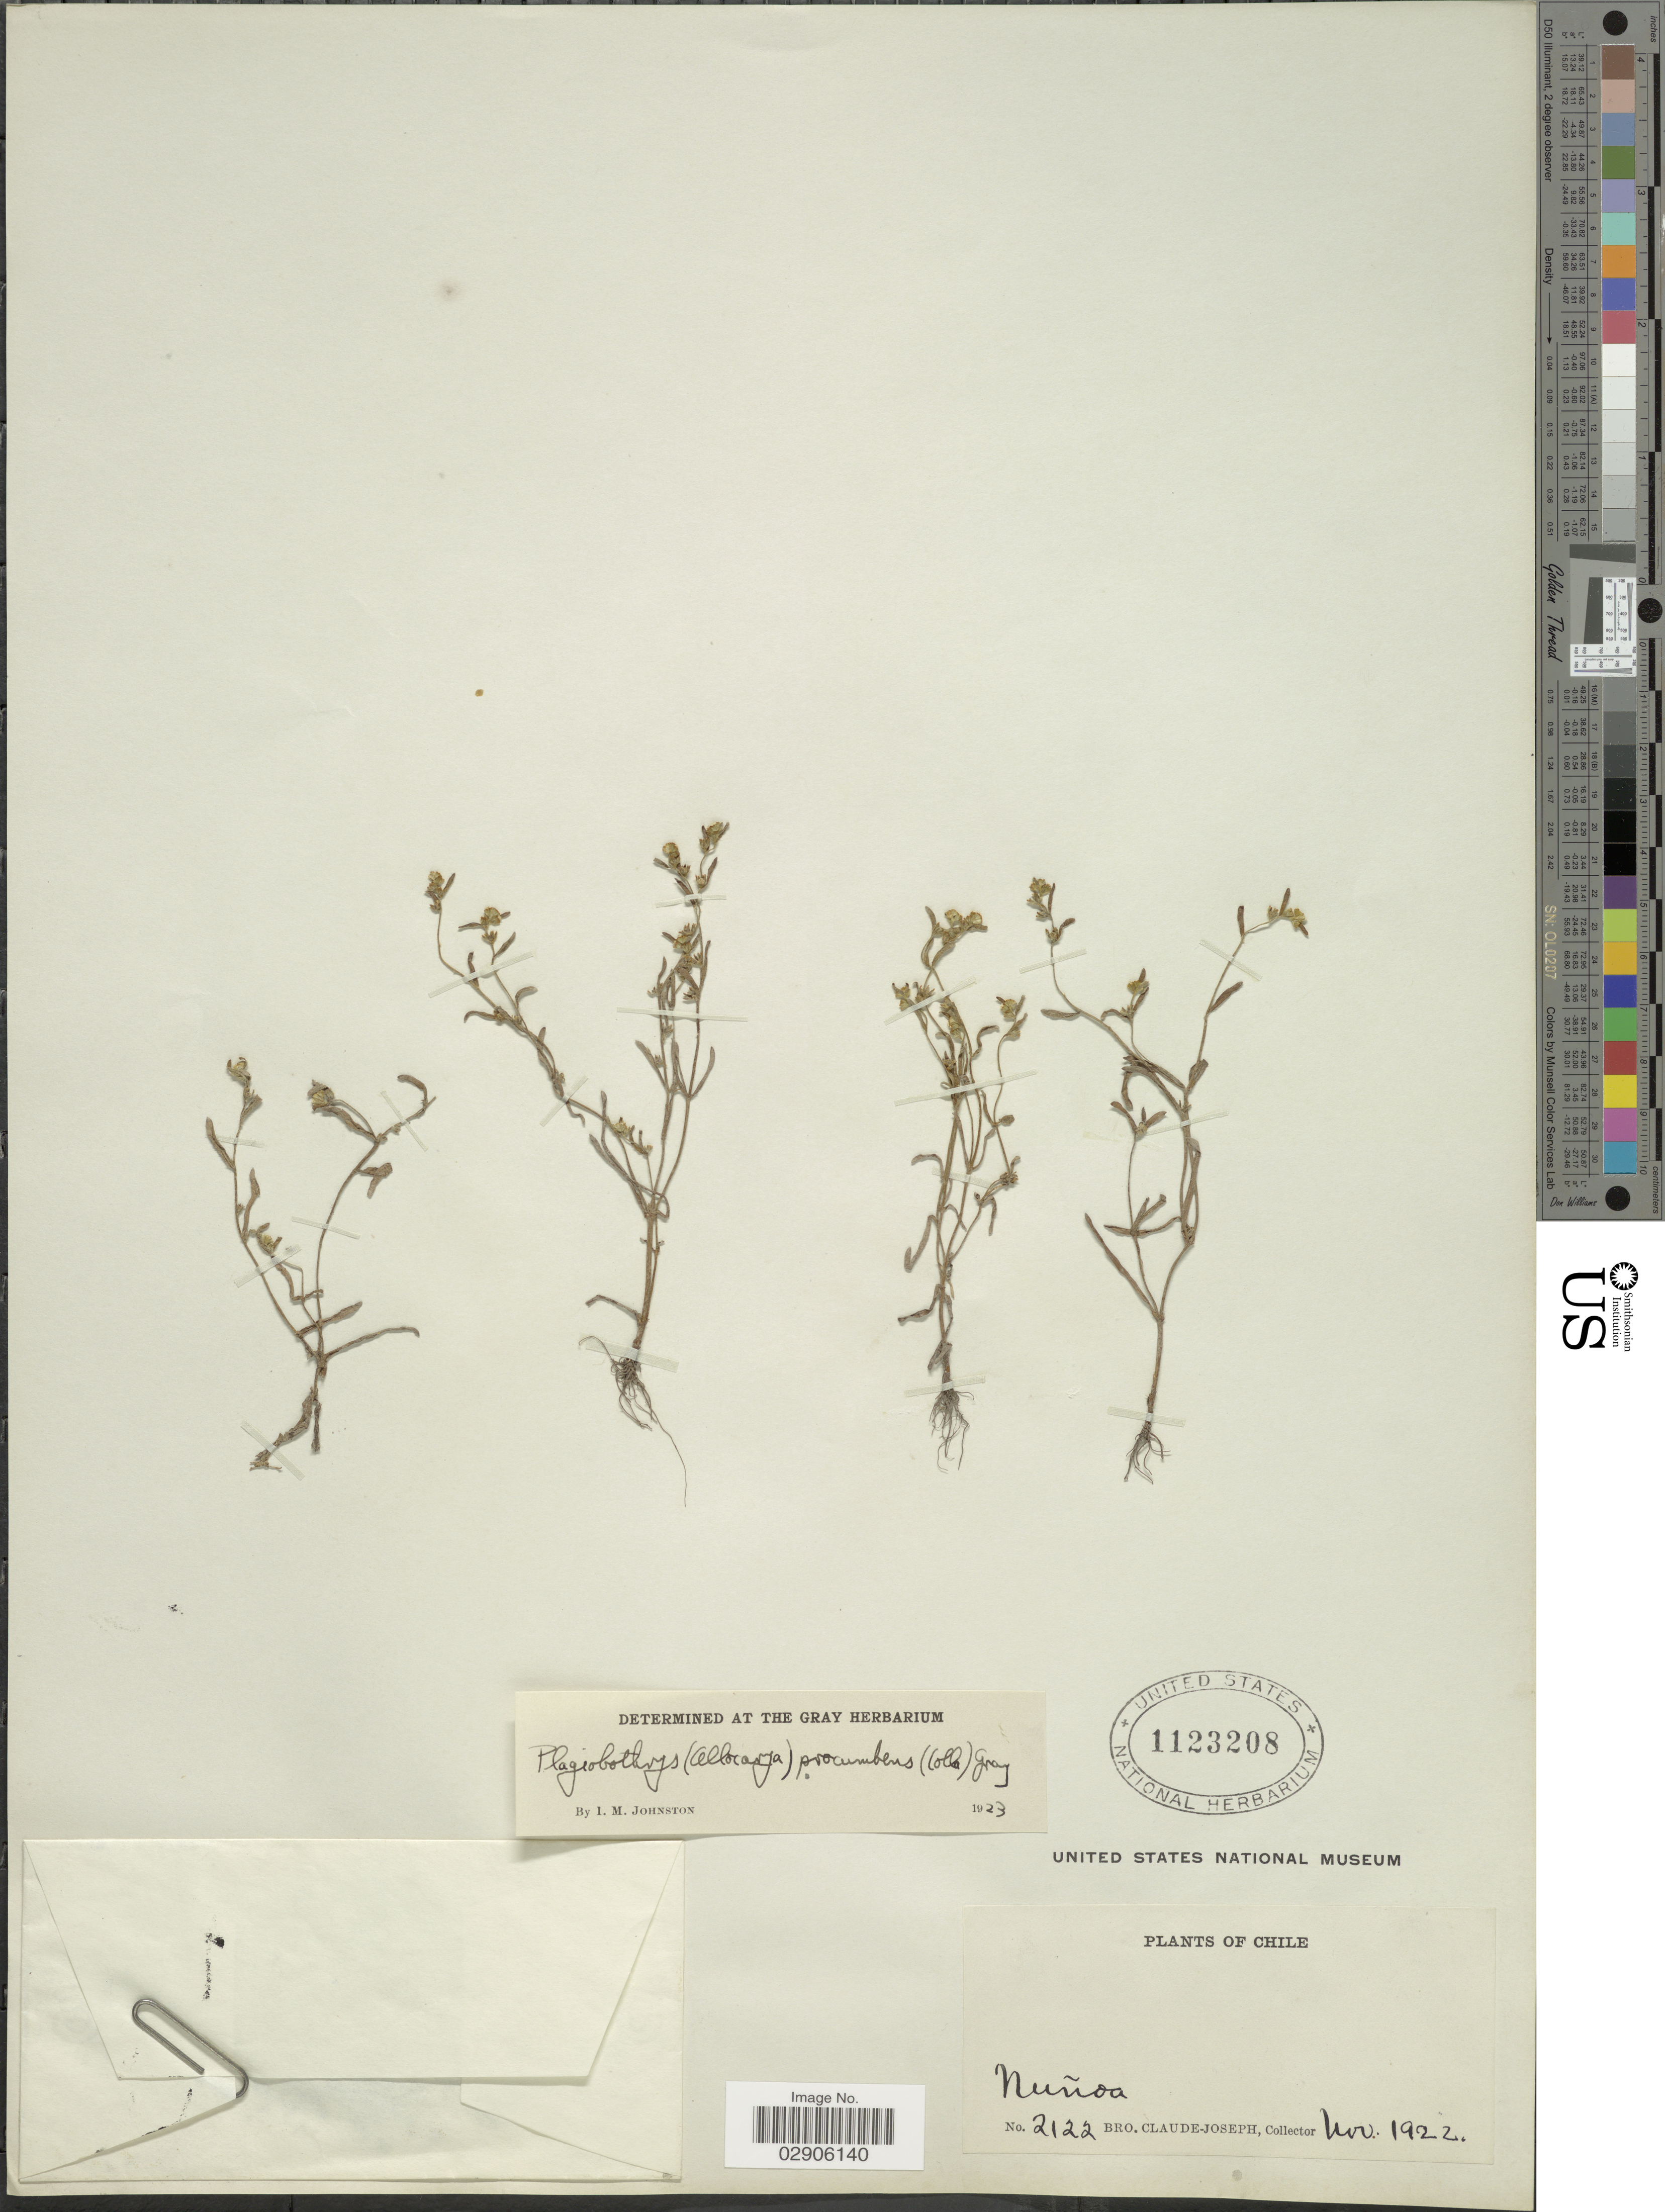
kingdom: Plantae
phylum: Tracheophyta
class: Magnoliopsida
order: Boraginales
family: Boraginaceae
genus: Plagiobothrys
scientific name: Plagiobothrys procumbens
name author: (Colla) Colla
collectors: Bro. Claude-Joseph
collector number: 2122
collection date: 1922-11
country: Chile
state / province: Región Metropolitana (RM)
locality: Nuñoa.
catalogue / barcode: US 1123208